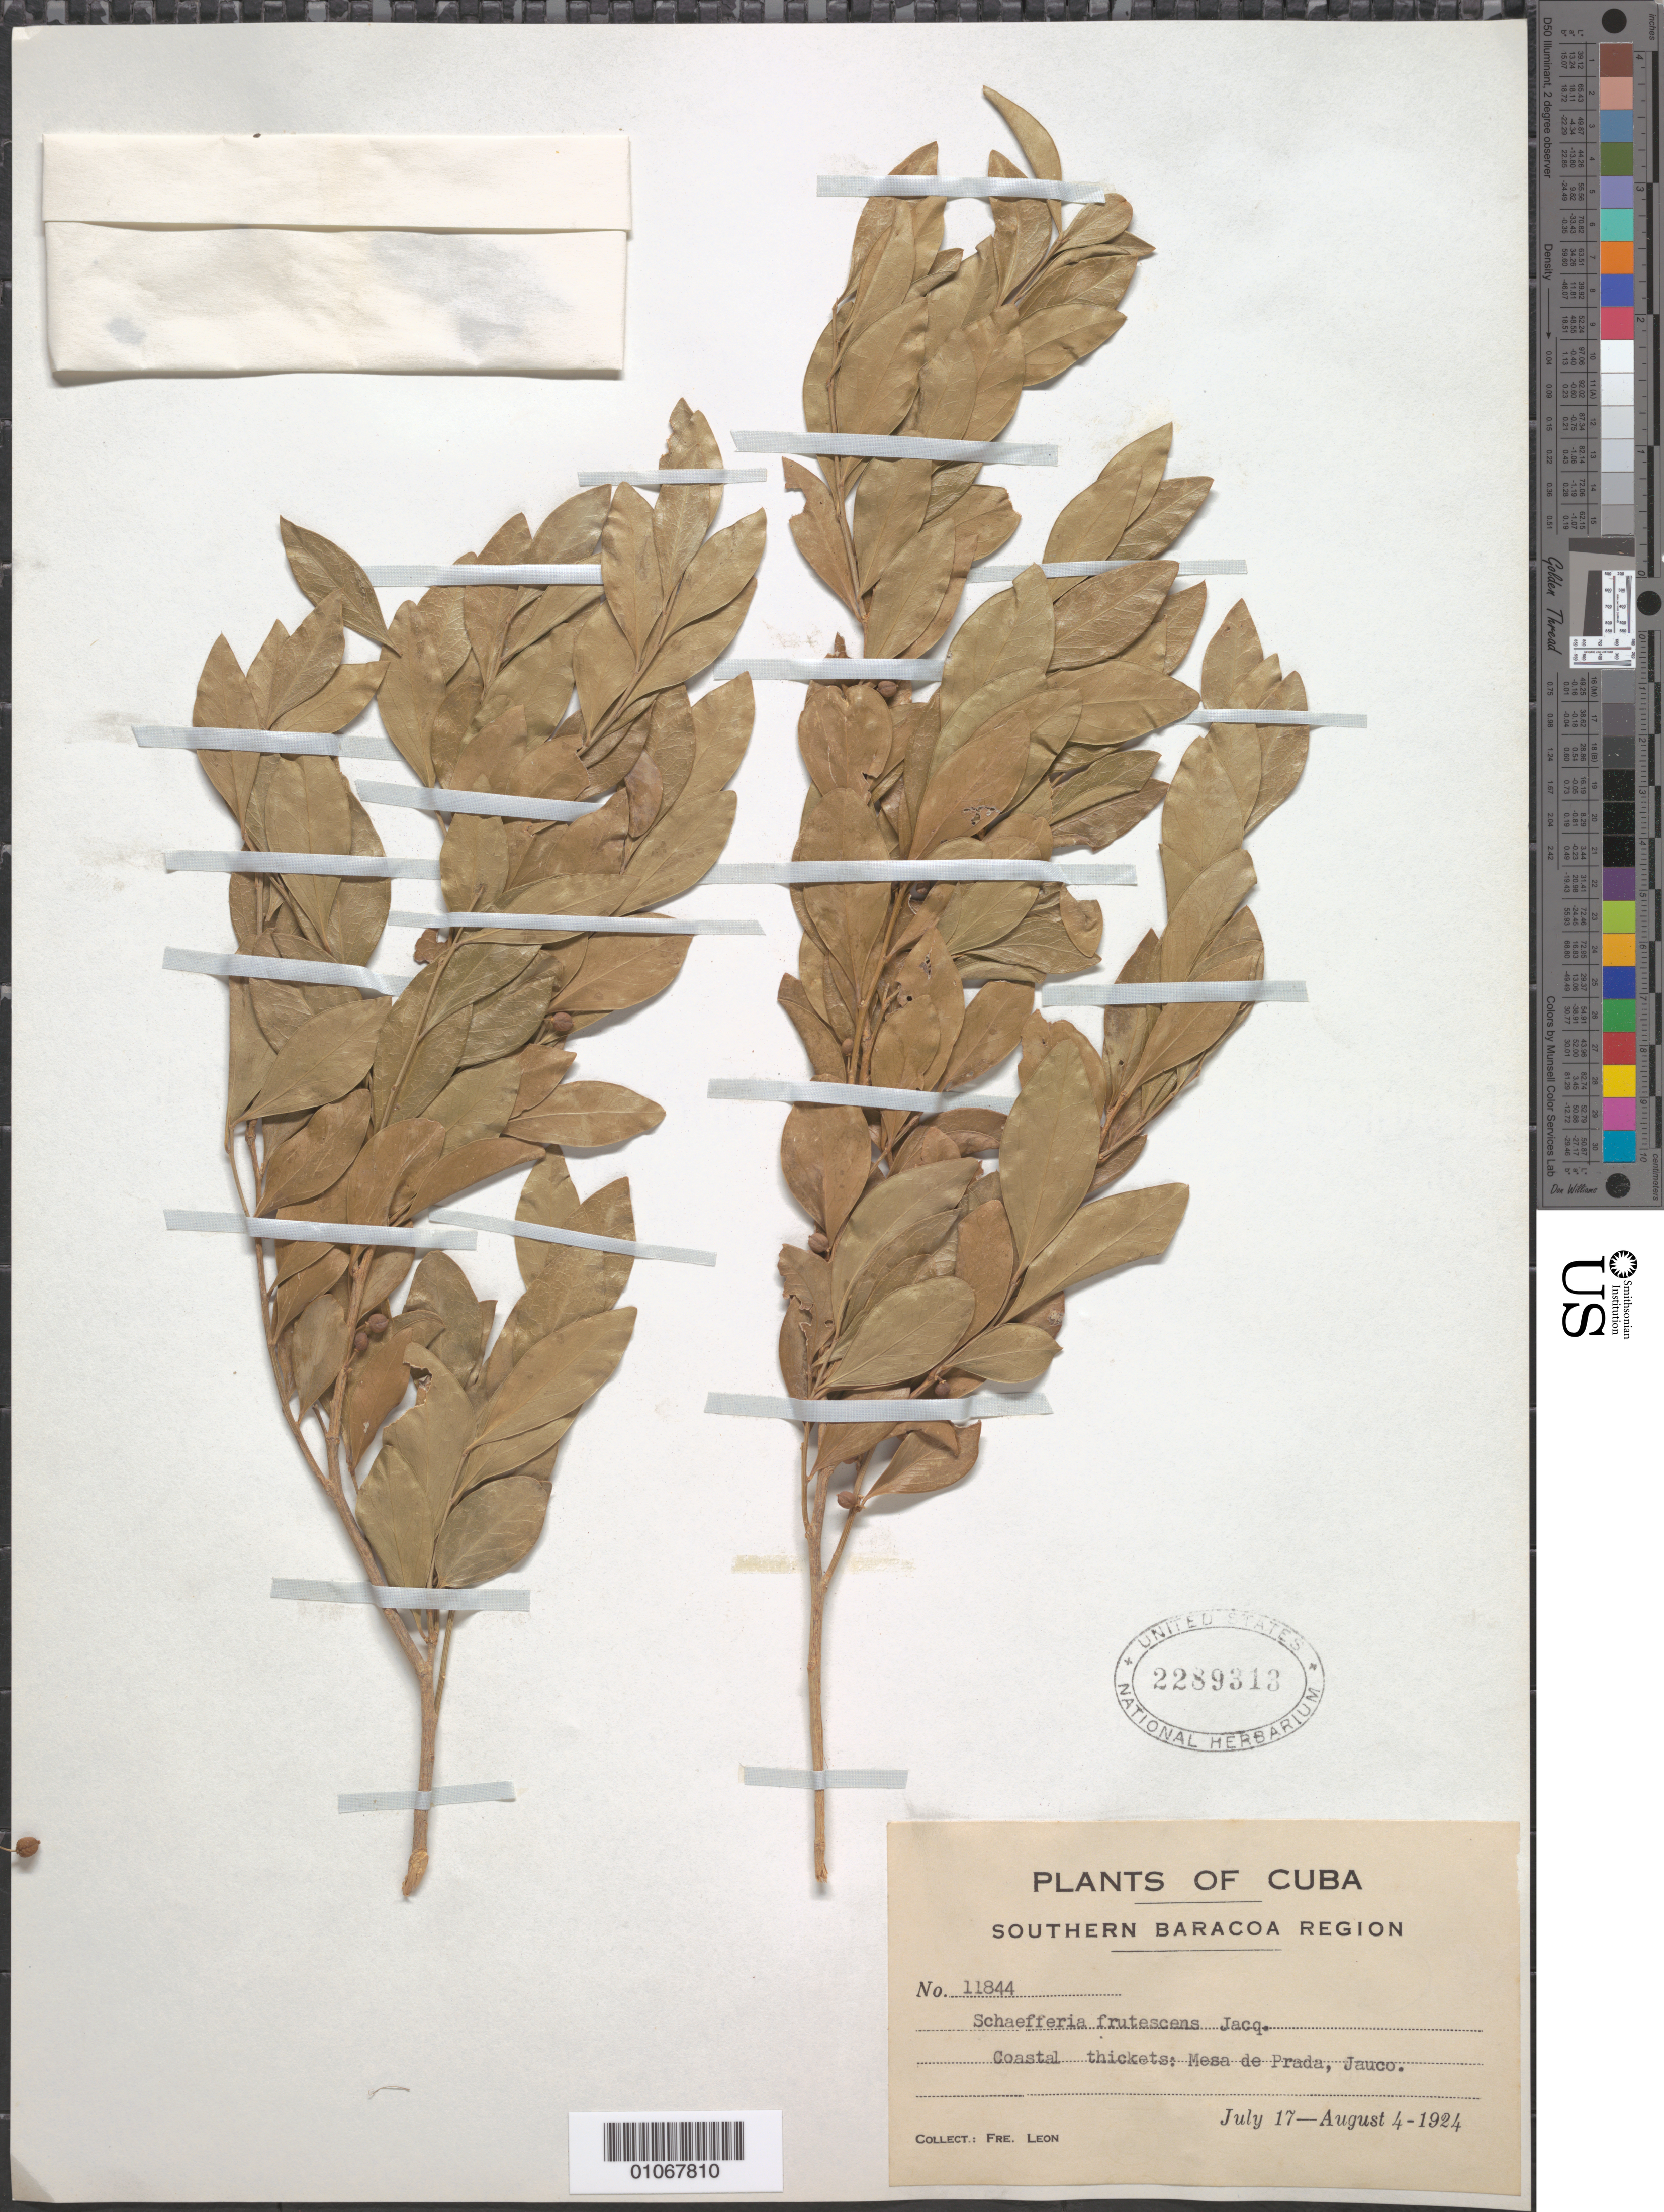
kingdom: Plantae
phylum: Tracheophyta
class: Magnoliopsida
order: Celastrales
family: Celastraceae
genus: Schaefferia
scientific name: Schaefferia frutescens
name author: Jacq.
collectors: -. León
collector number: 11844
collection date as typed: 17 Jul 1924 to 04 Aug 1924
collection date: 1924-07-17/1924-08-04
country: Cuba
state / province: Guantánamo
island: Cuba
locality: Southern Baracoa region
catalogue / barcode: US 2289313